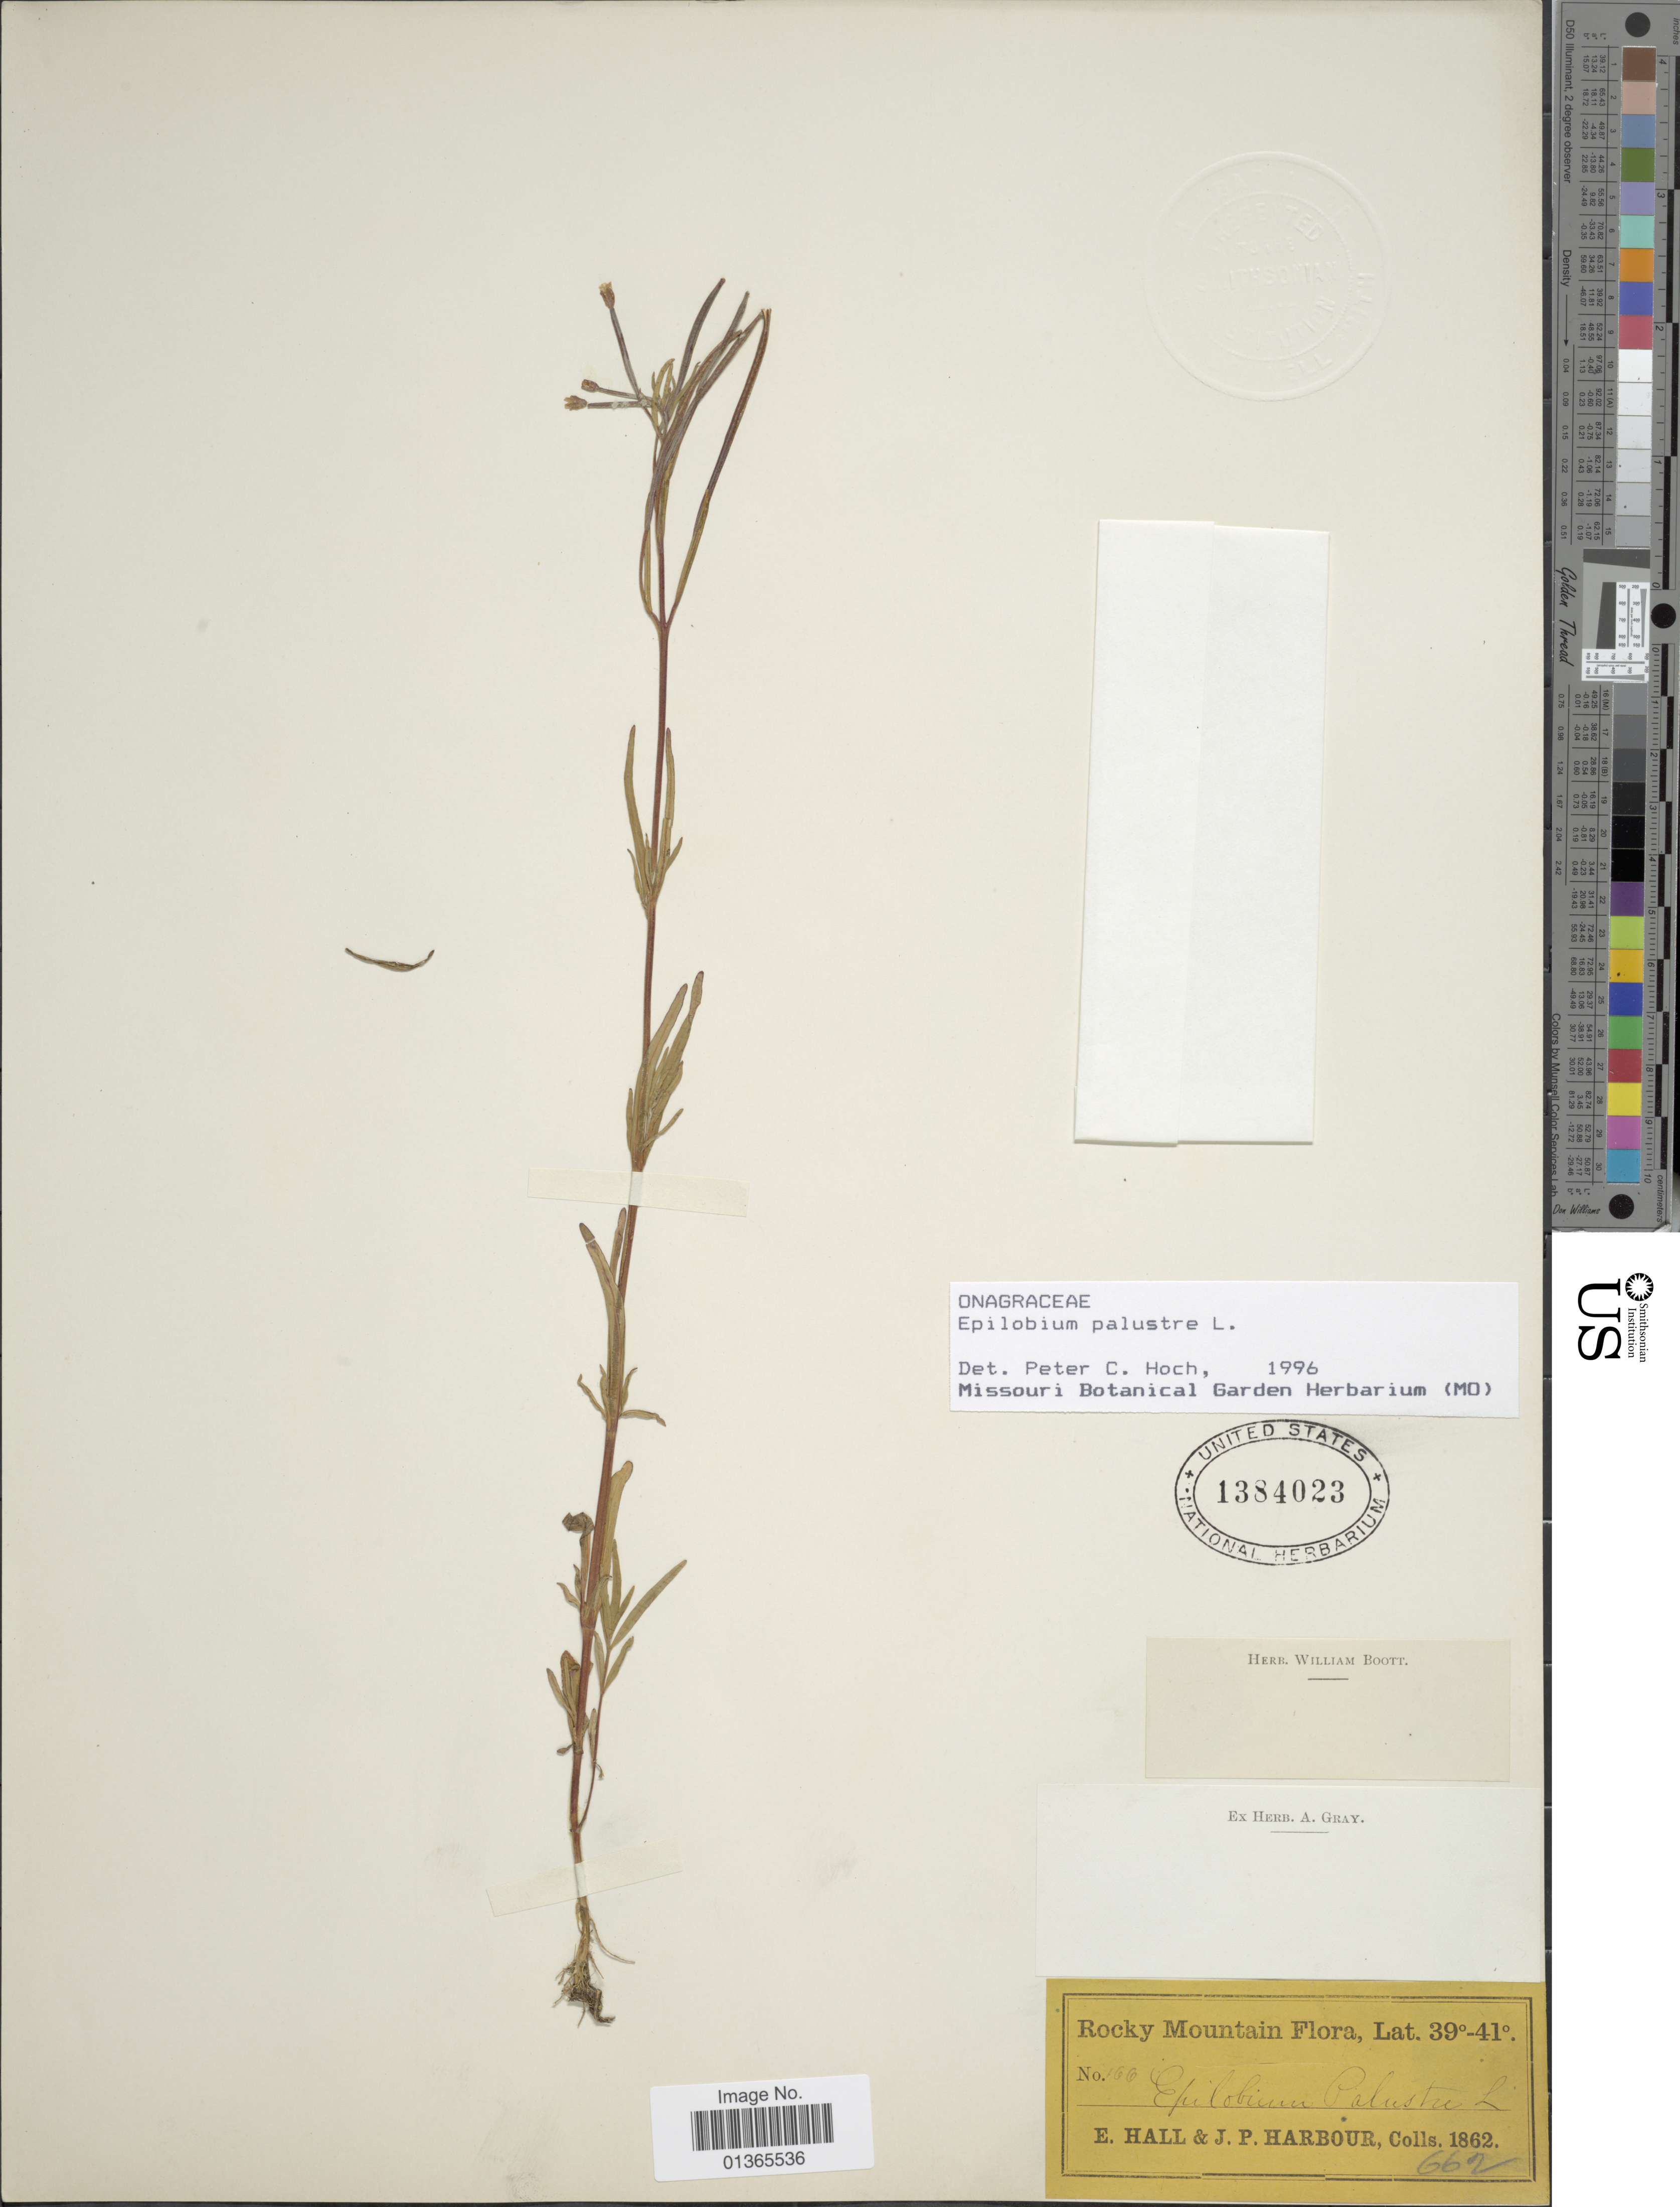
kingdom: Plantae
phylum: Tracheophyta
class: Magnoliopsida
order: Myrtales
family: Onagraceae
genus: Epilobium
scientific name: Epilobium palustre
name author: L.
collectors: E. Hall & J. Harbour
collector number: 166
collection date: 1862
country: United States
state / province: Colorado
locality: Rocky Mtns.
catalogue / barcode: US 1384023